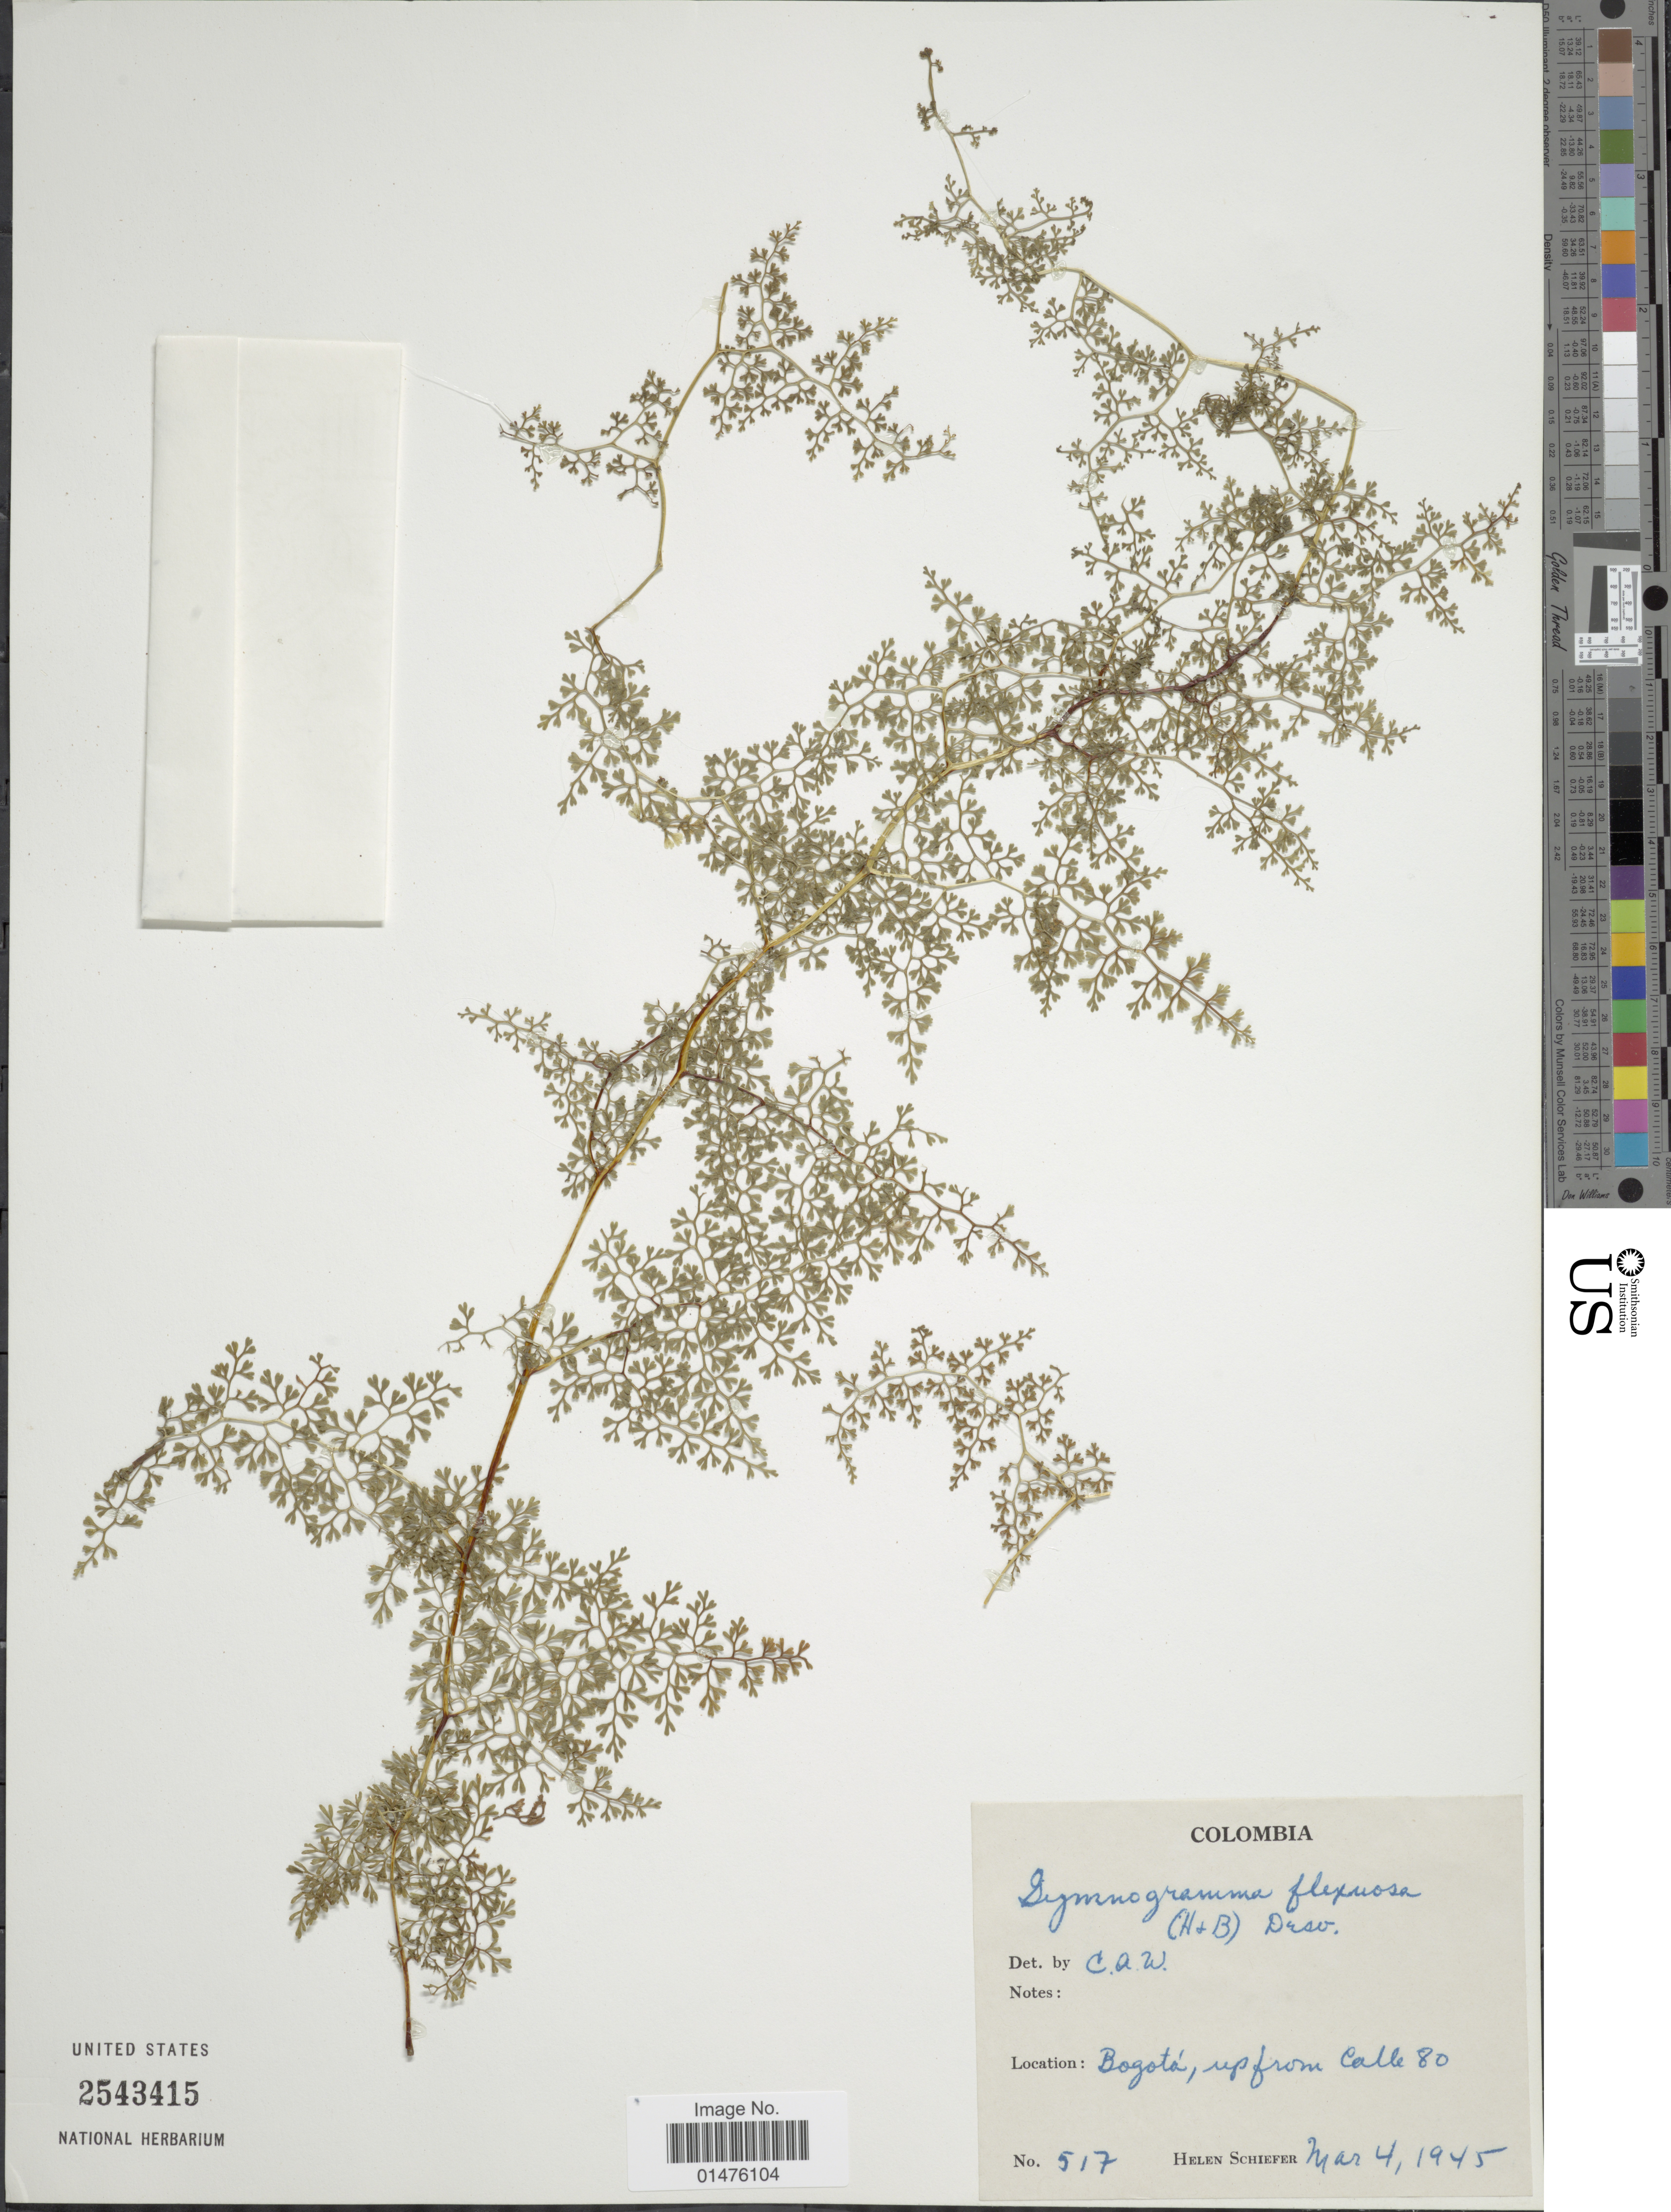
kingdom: Plantae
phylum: Tracheophyta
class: Polypodiopsida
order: Polypodiales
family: Pteridaceae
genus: Jamesonia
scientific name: Jamesonia flexuosa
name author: (Humb. & Bonpl.) Christenh.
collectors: H. Schiefer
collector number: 517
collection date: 1945-03-04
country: Colombia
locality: Bogotá, up from Calle 80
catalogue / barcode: US 2543415